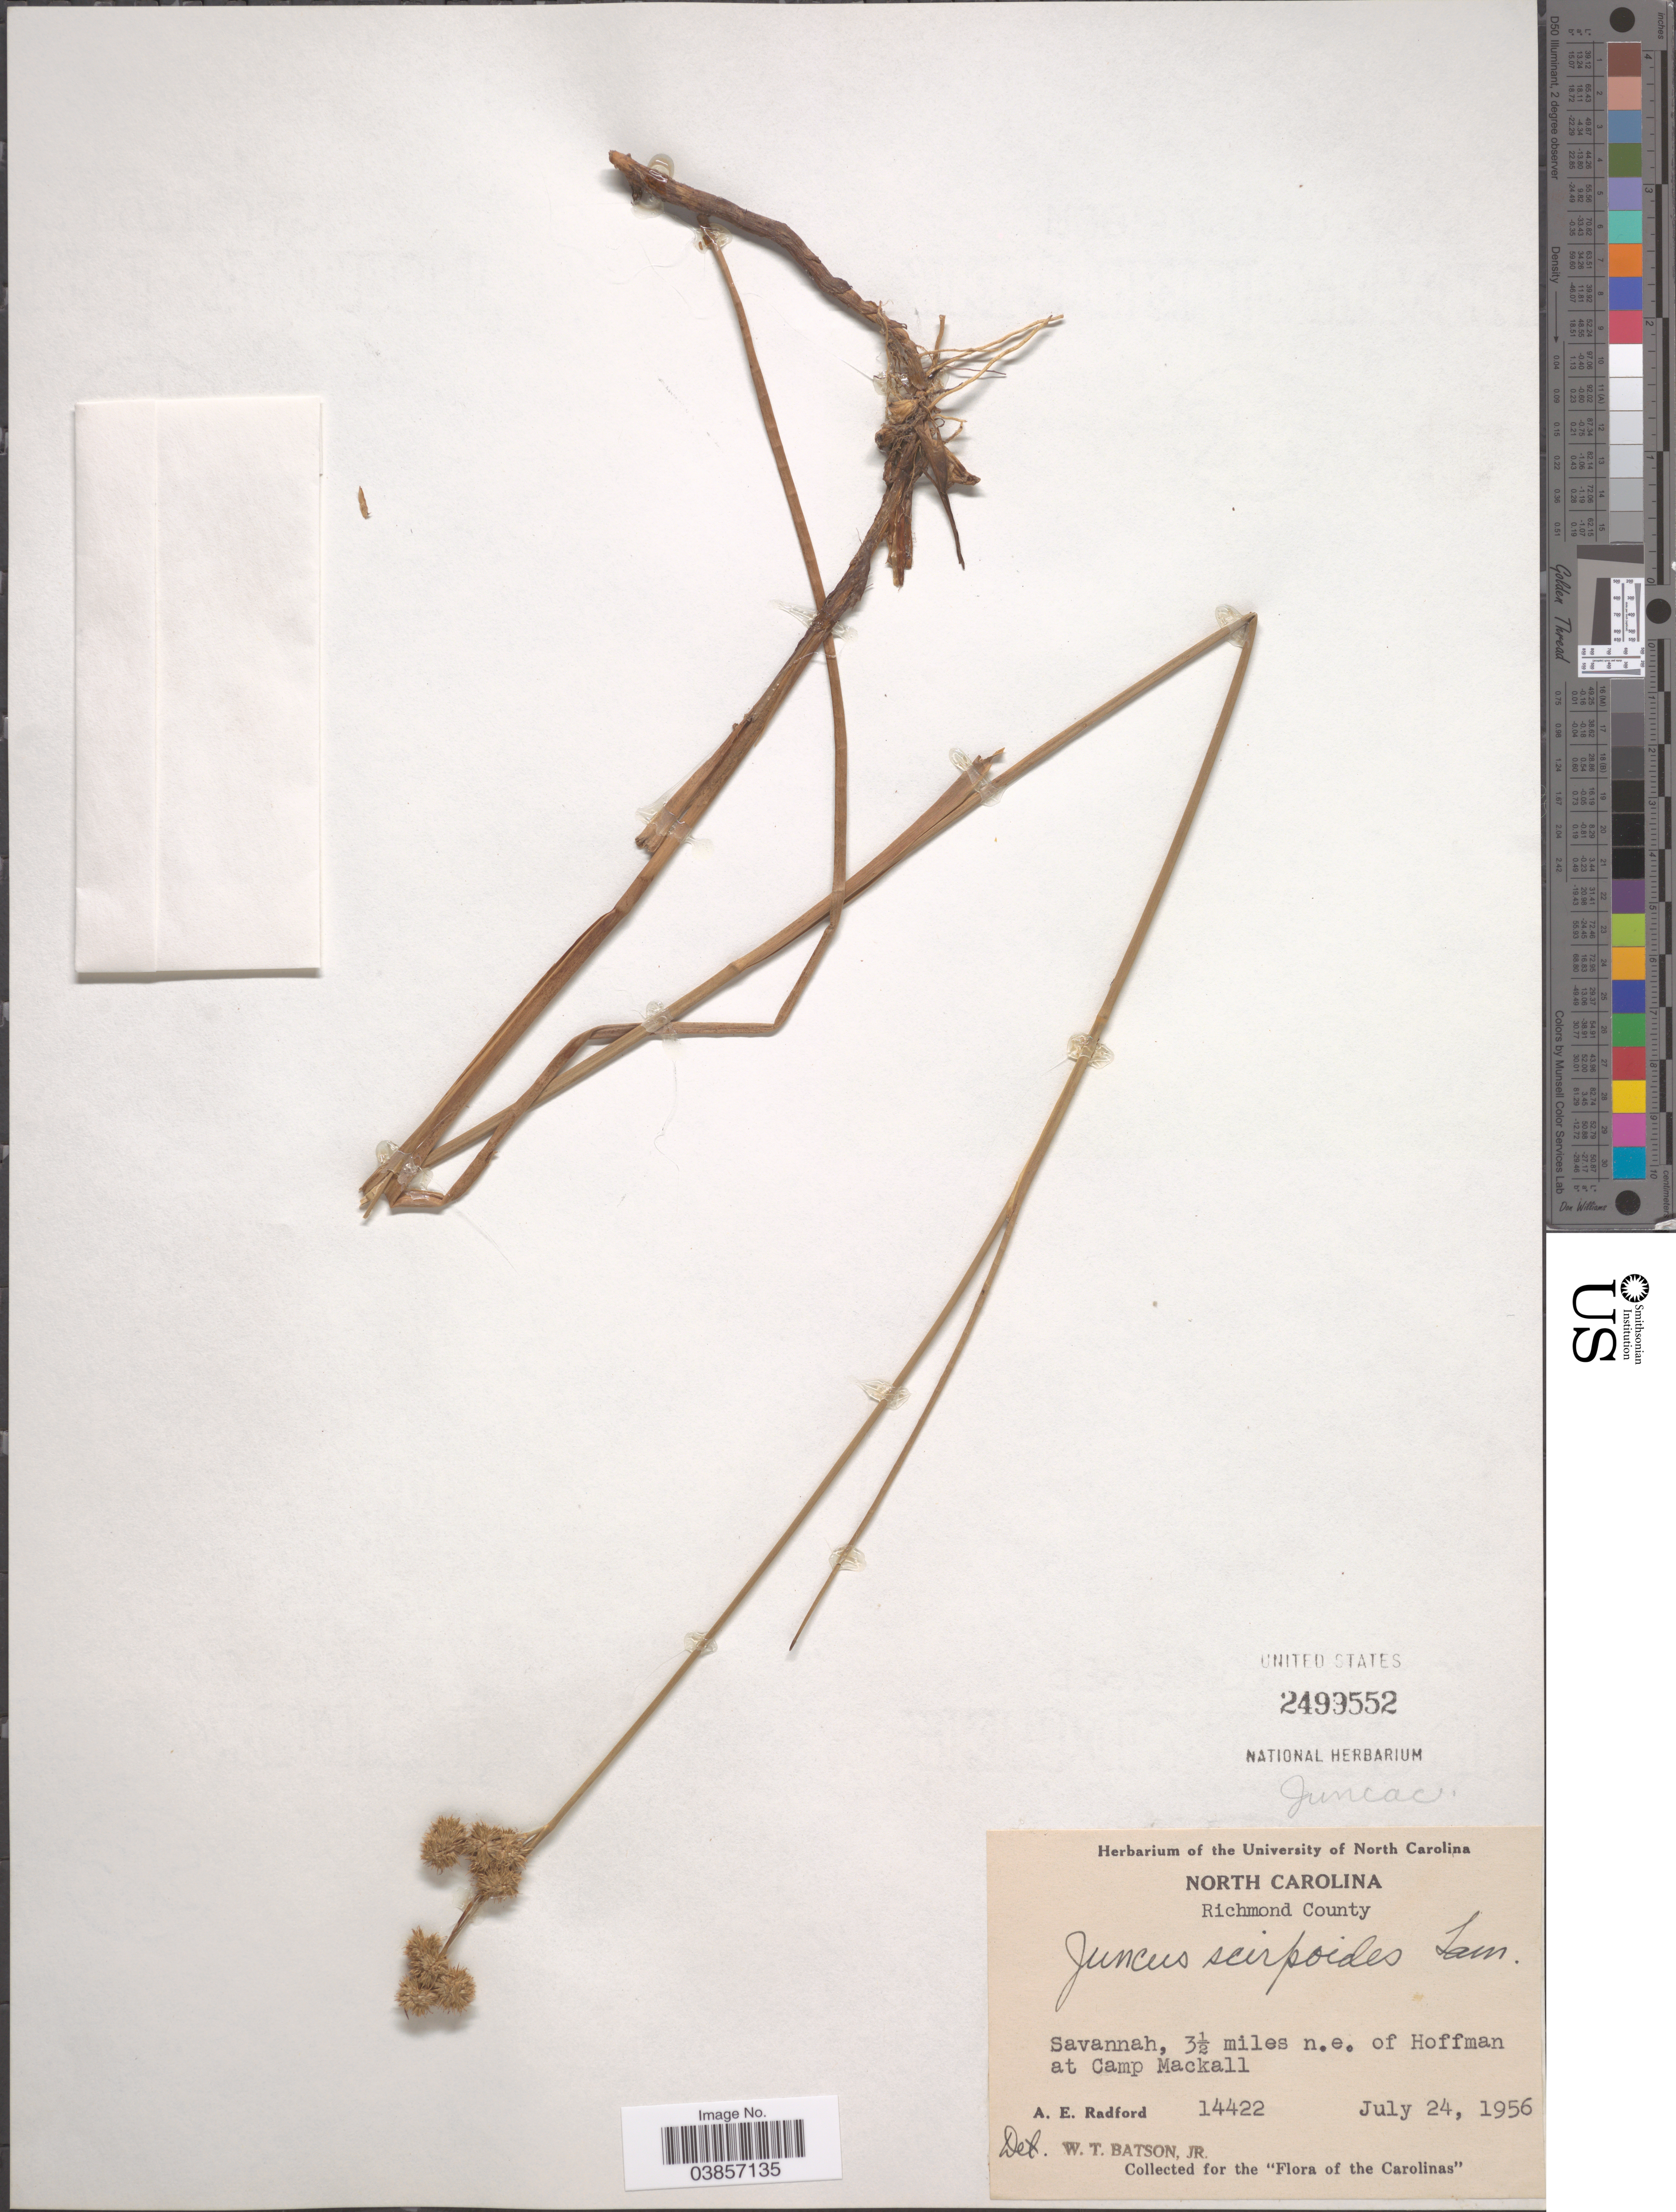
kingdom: Plantae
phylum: Tracheophyta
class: Liliopsida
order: Poales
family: Juncaceae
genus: Juncus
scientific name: Juncus scirpoides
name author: Lam.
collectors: A. E. Radford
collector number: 14422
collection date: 1956-07-24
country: United States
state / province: North Carolina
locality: Richmond County. Savannah, 3½ miles n.e. of Hoffman at Camp Mackall.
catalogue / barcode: US 2499552